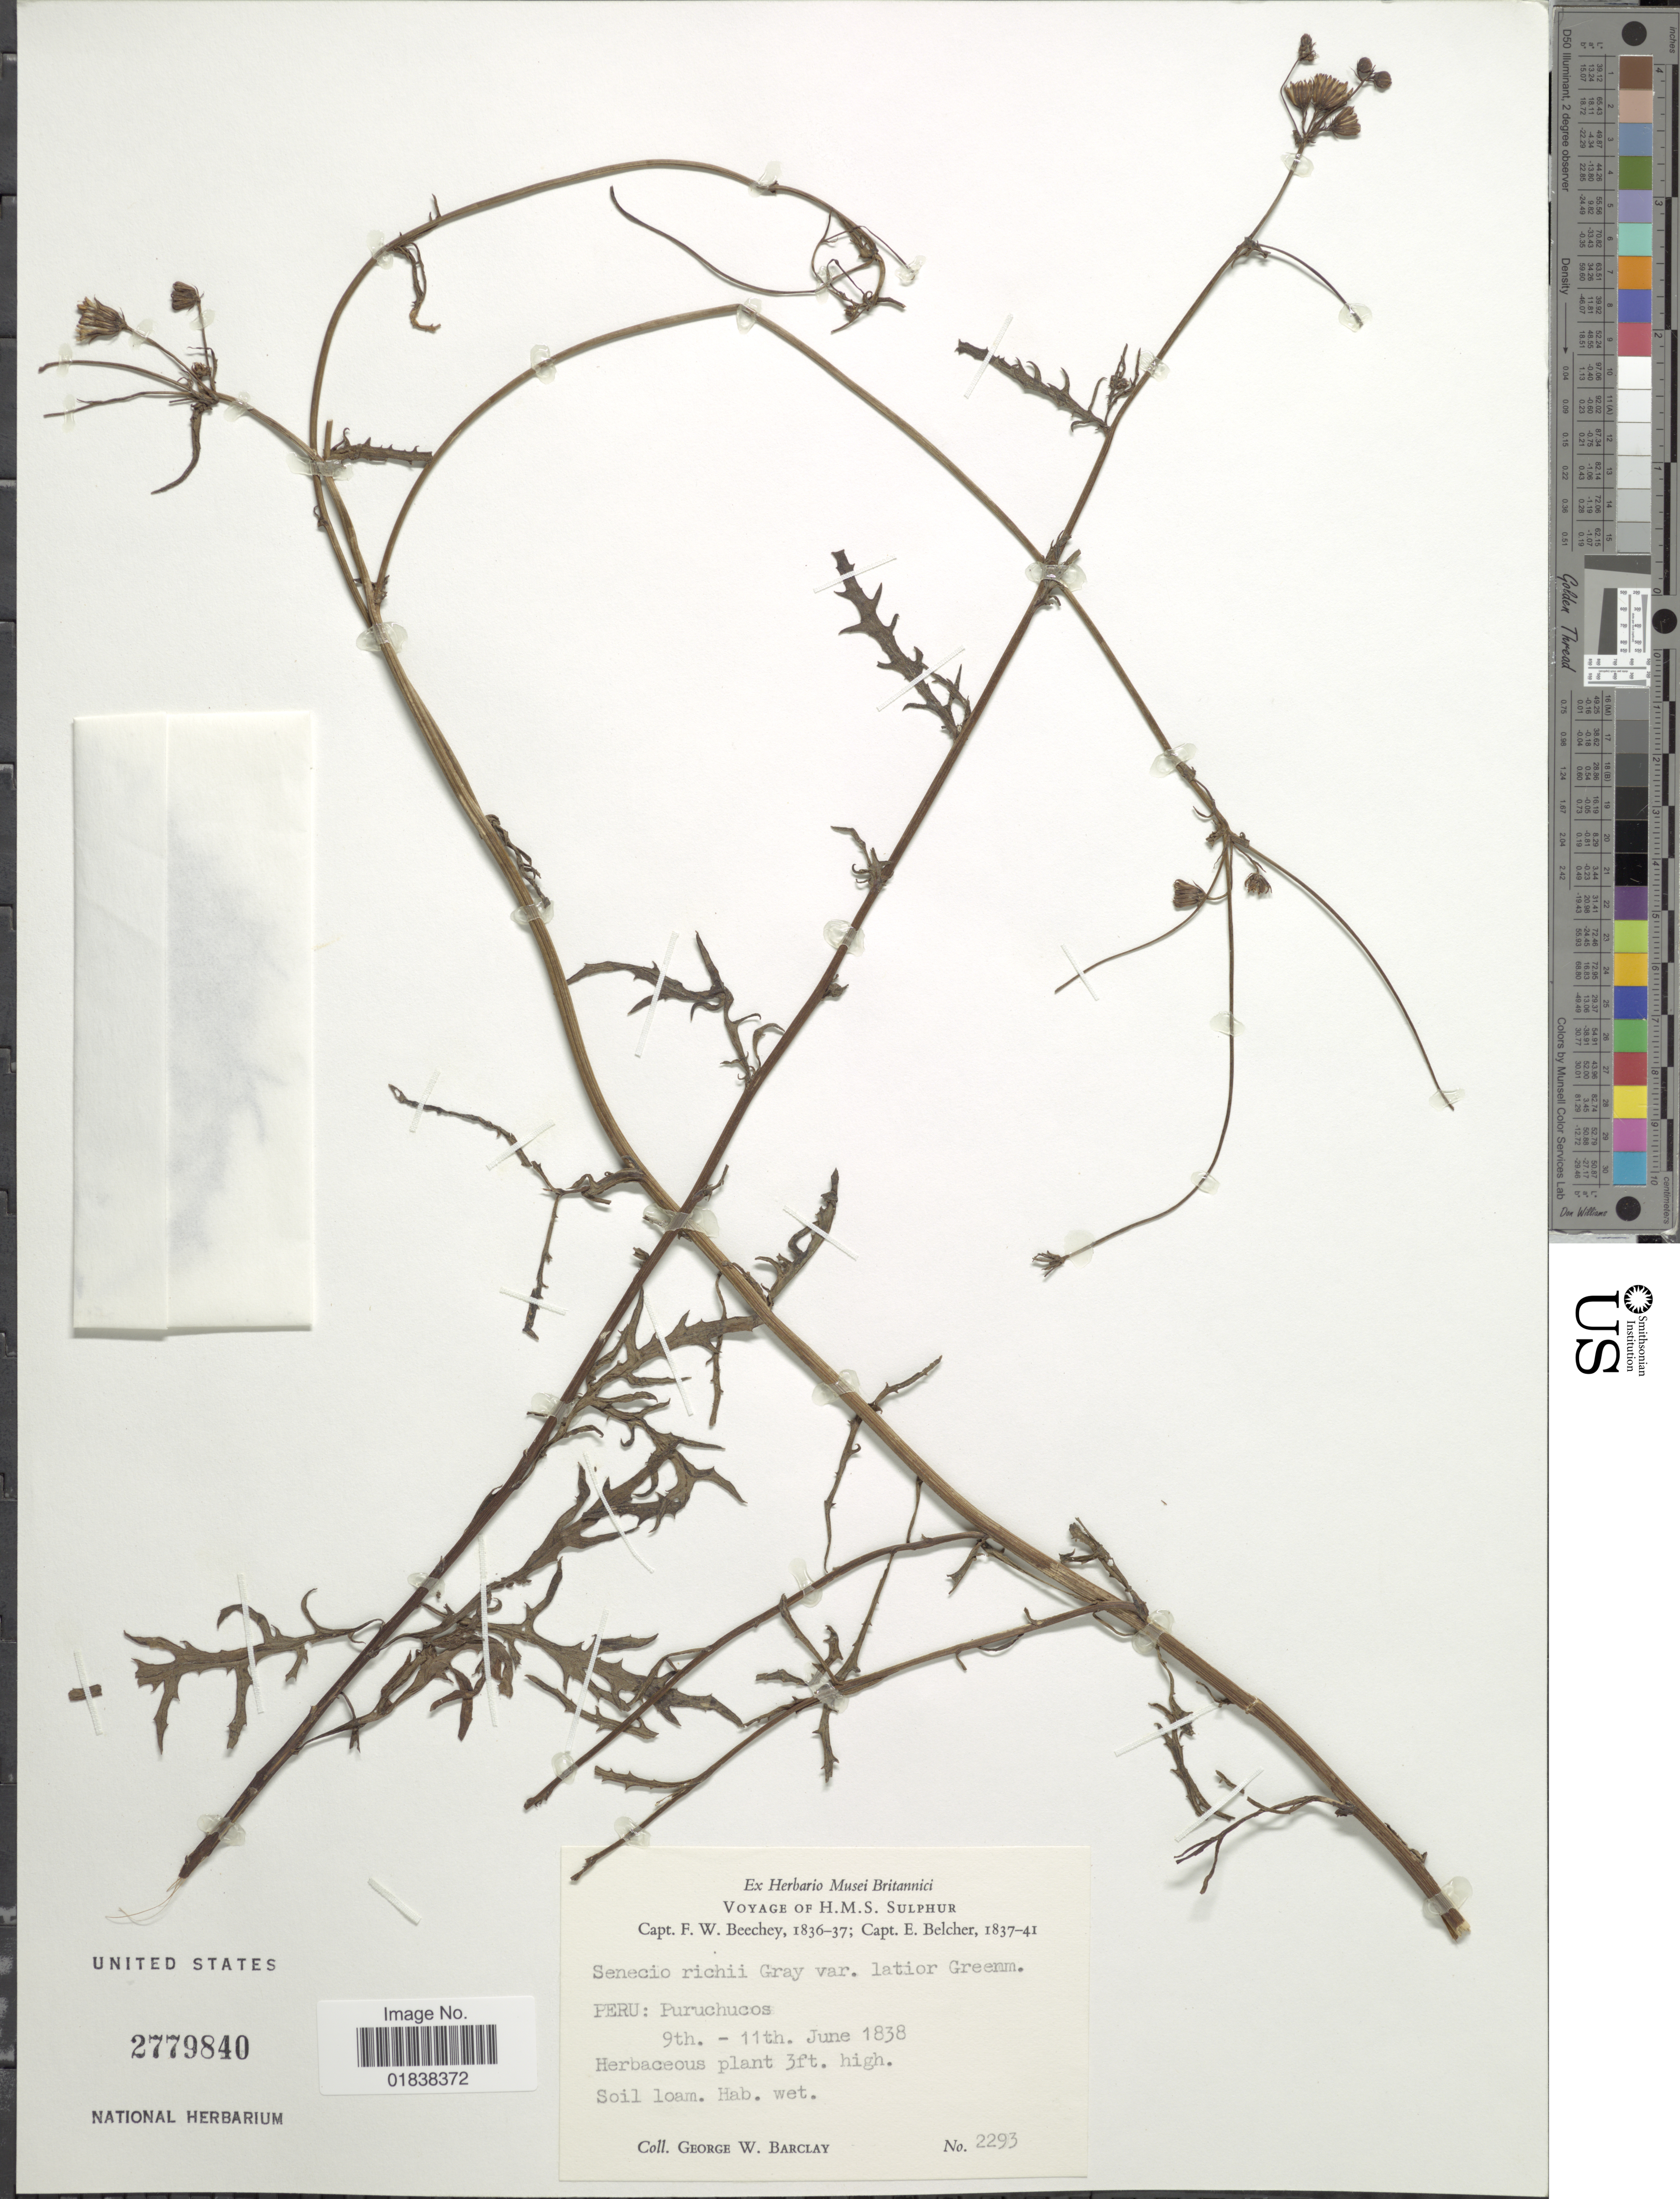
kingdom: Plantae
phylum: Tracheophyta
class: Magnoliopsida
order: Asterales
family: Asteraceae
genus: Senecio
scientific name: Senecio richii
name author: A. Gray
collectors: G. W. Barclay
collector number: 2293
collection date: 1838-06-09/1838-06-11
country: Peru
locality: Puruchucos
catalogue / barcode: US 2779840